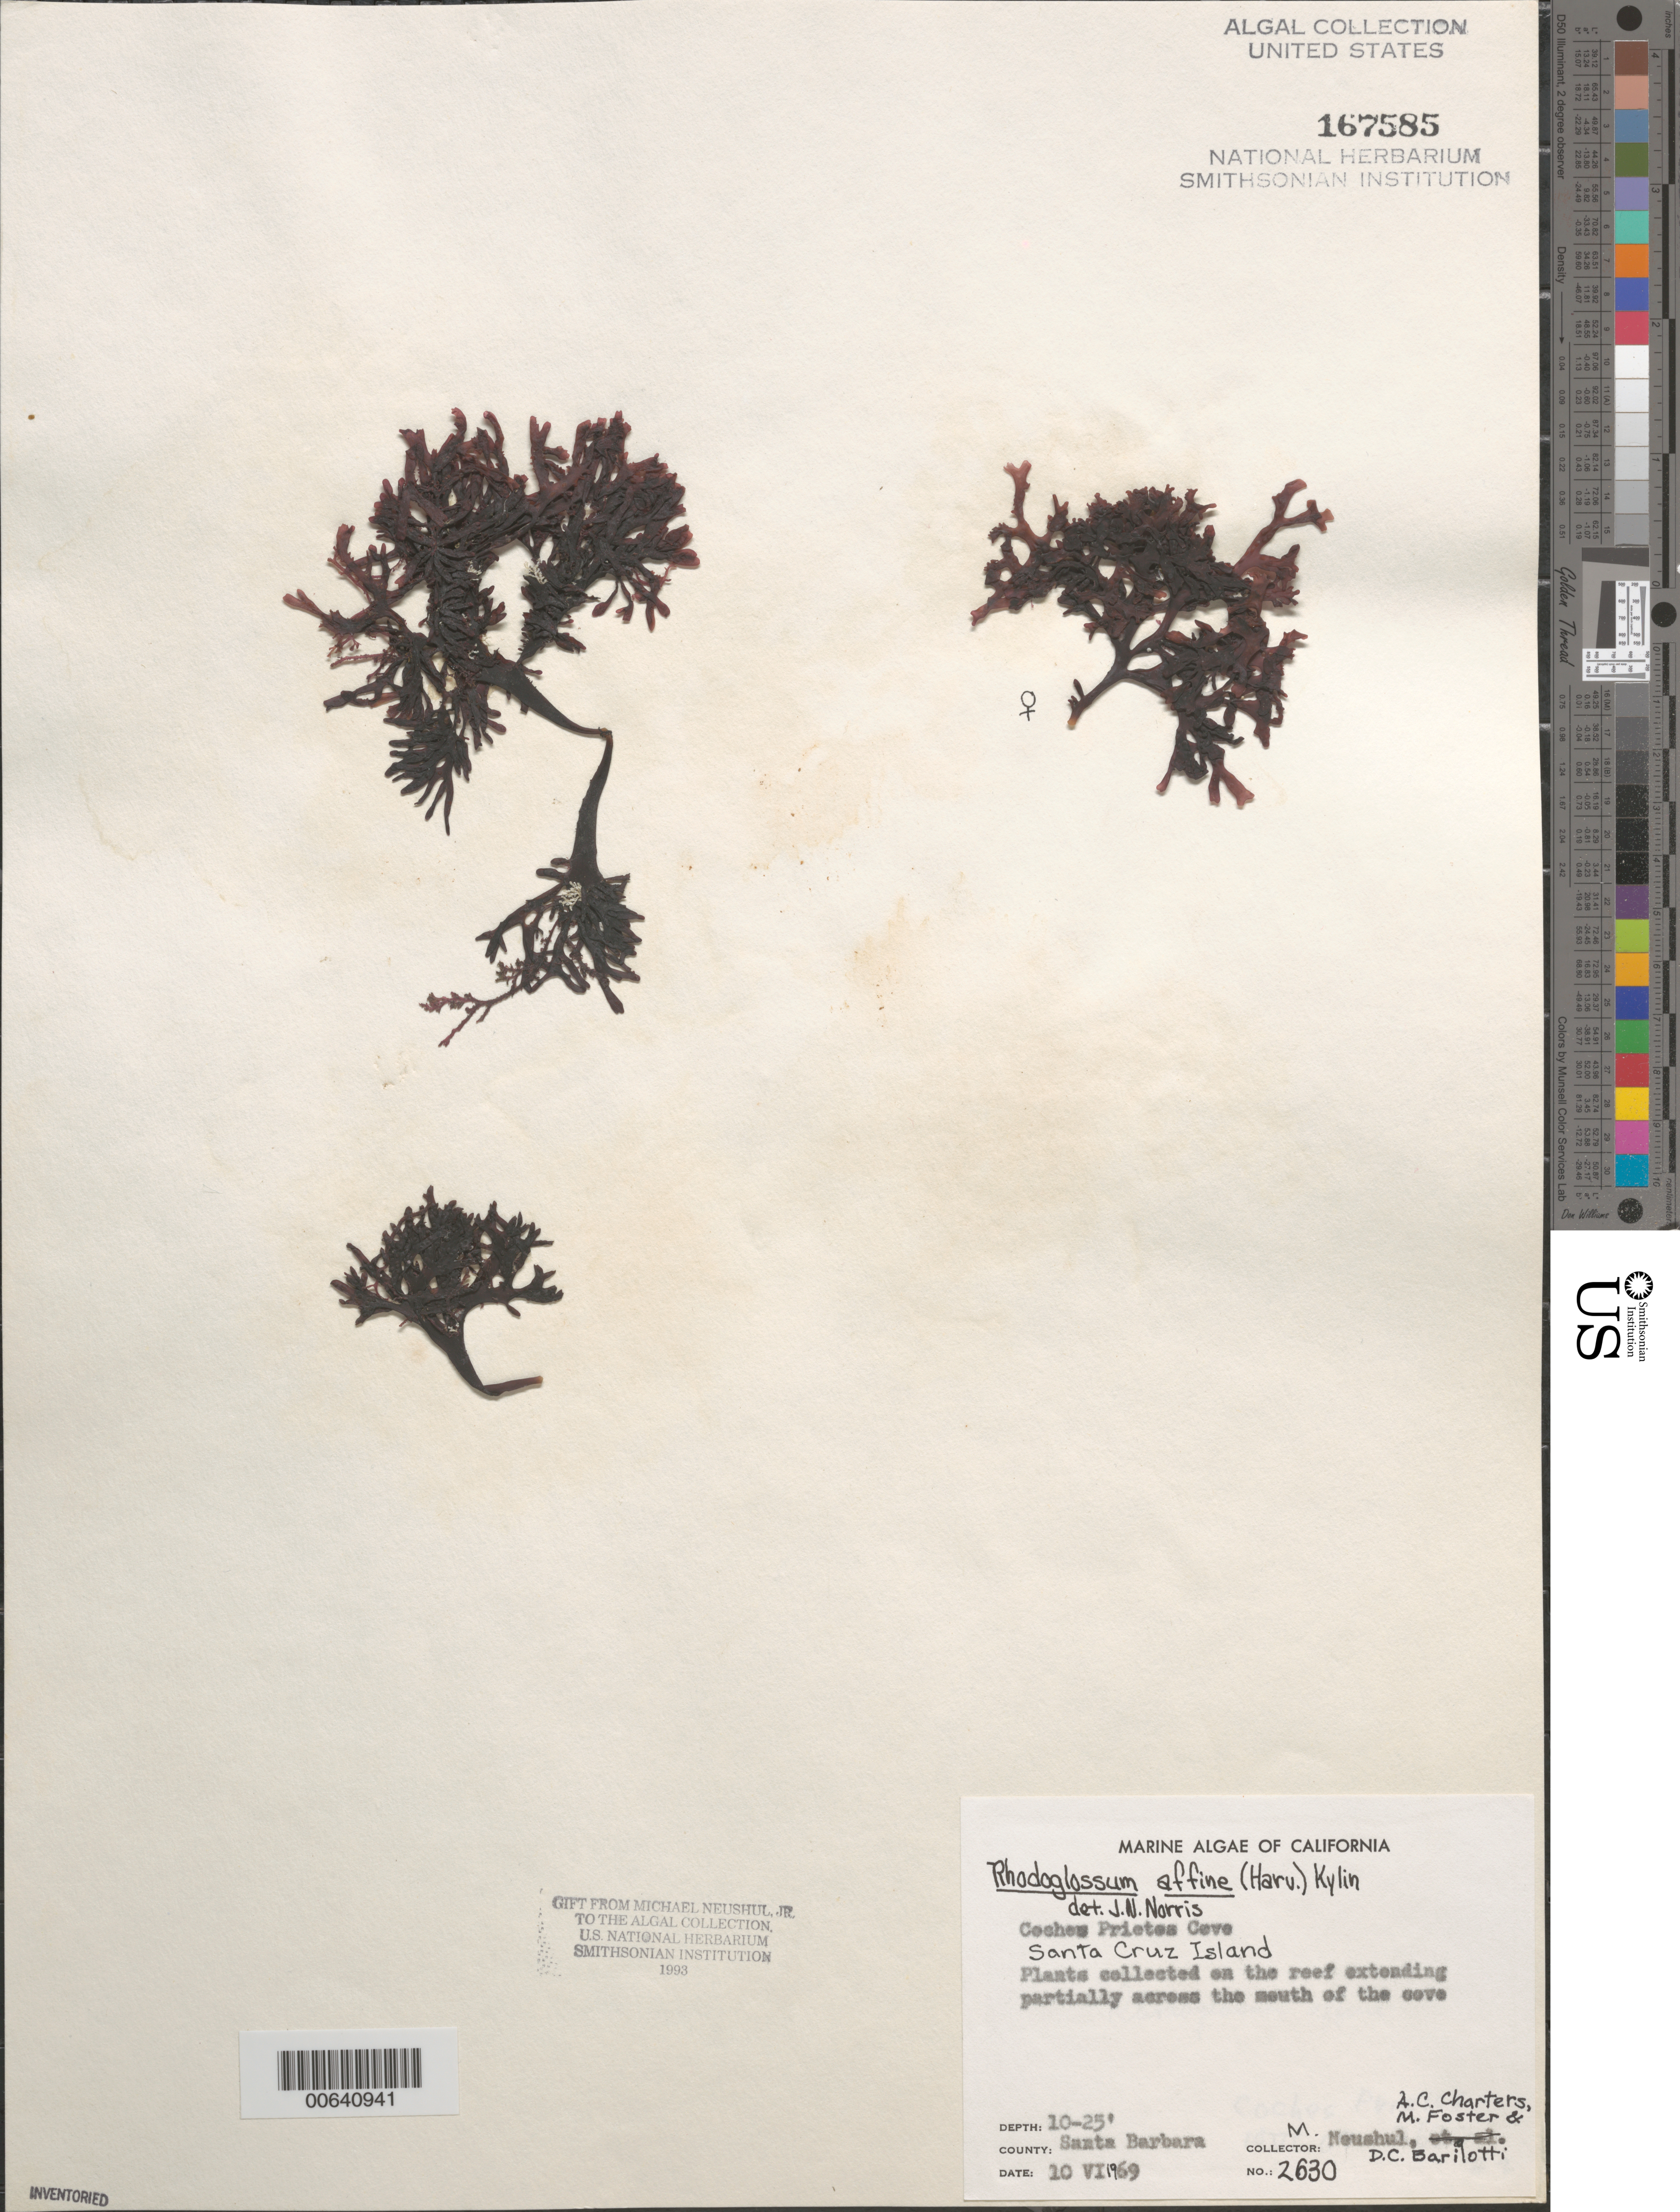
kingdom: Plantae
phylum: Rhodophyta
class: Florideophyceae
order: Gigartinales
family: Gigartinaceae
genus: Mazzaella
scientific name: Mazzaella affinis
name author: (Harvey) Fredericq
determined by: Algae name updating Project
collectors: M. Neushul, A. Charters, M. Foster & D. C. Barilotti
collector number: Neushul 2630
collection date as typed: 10 Jun 1969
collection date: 1969-06-10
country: United States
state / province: California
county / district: Santa Barbara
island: Santa Cruz Island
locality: Coches Prietos Cove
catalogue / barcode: US 167585